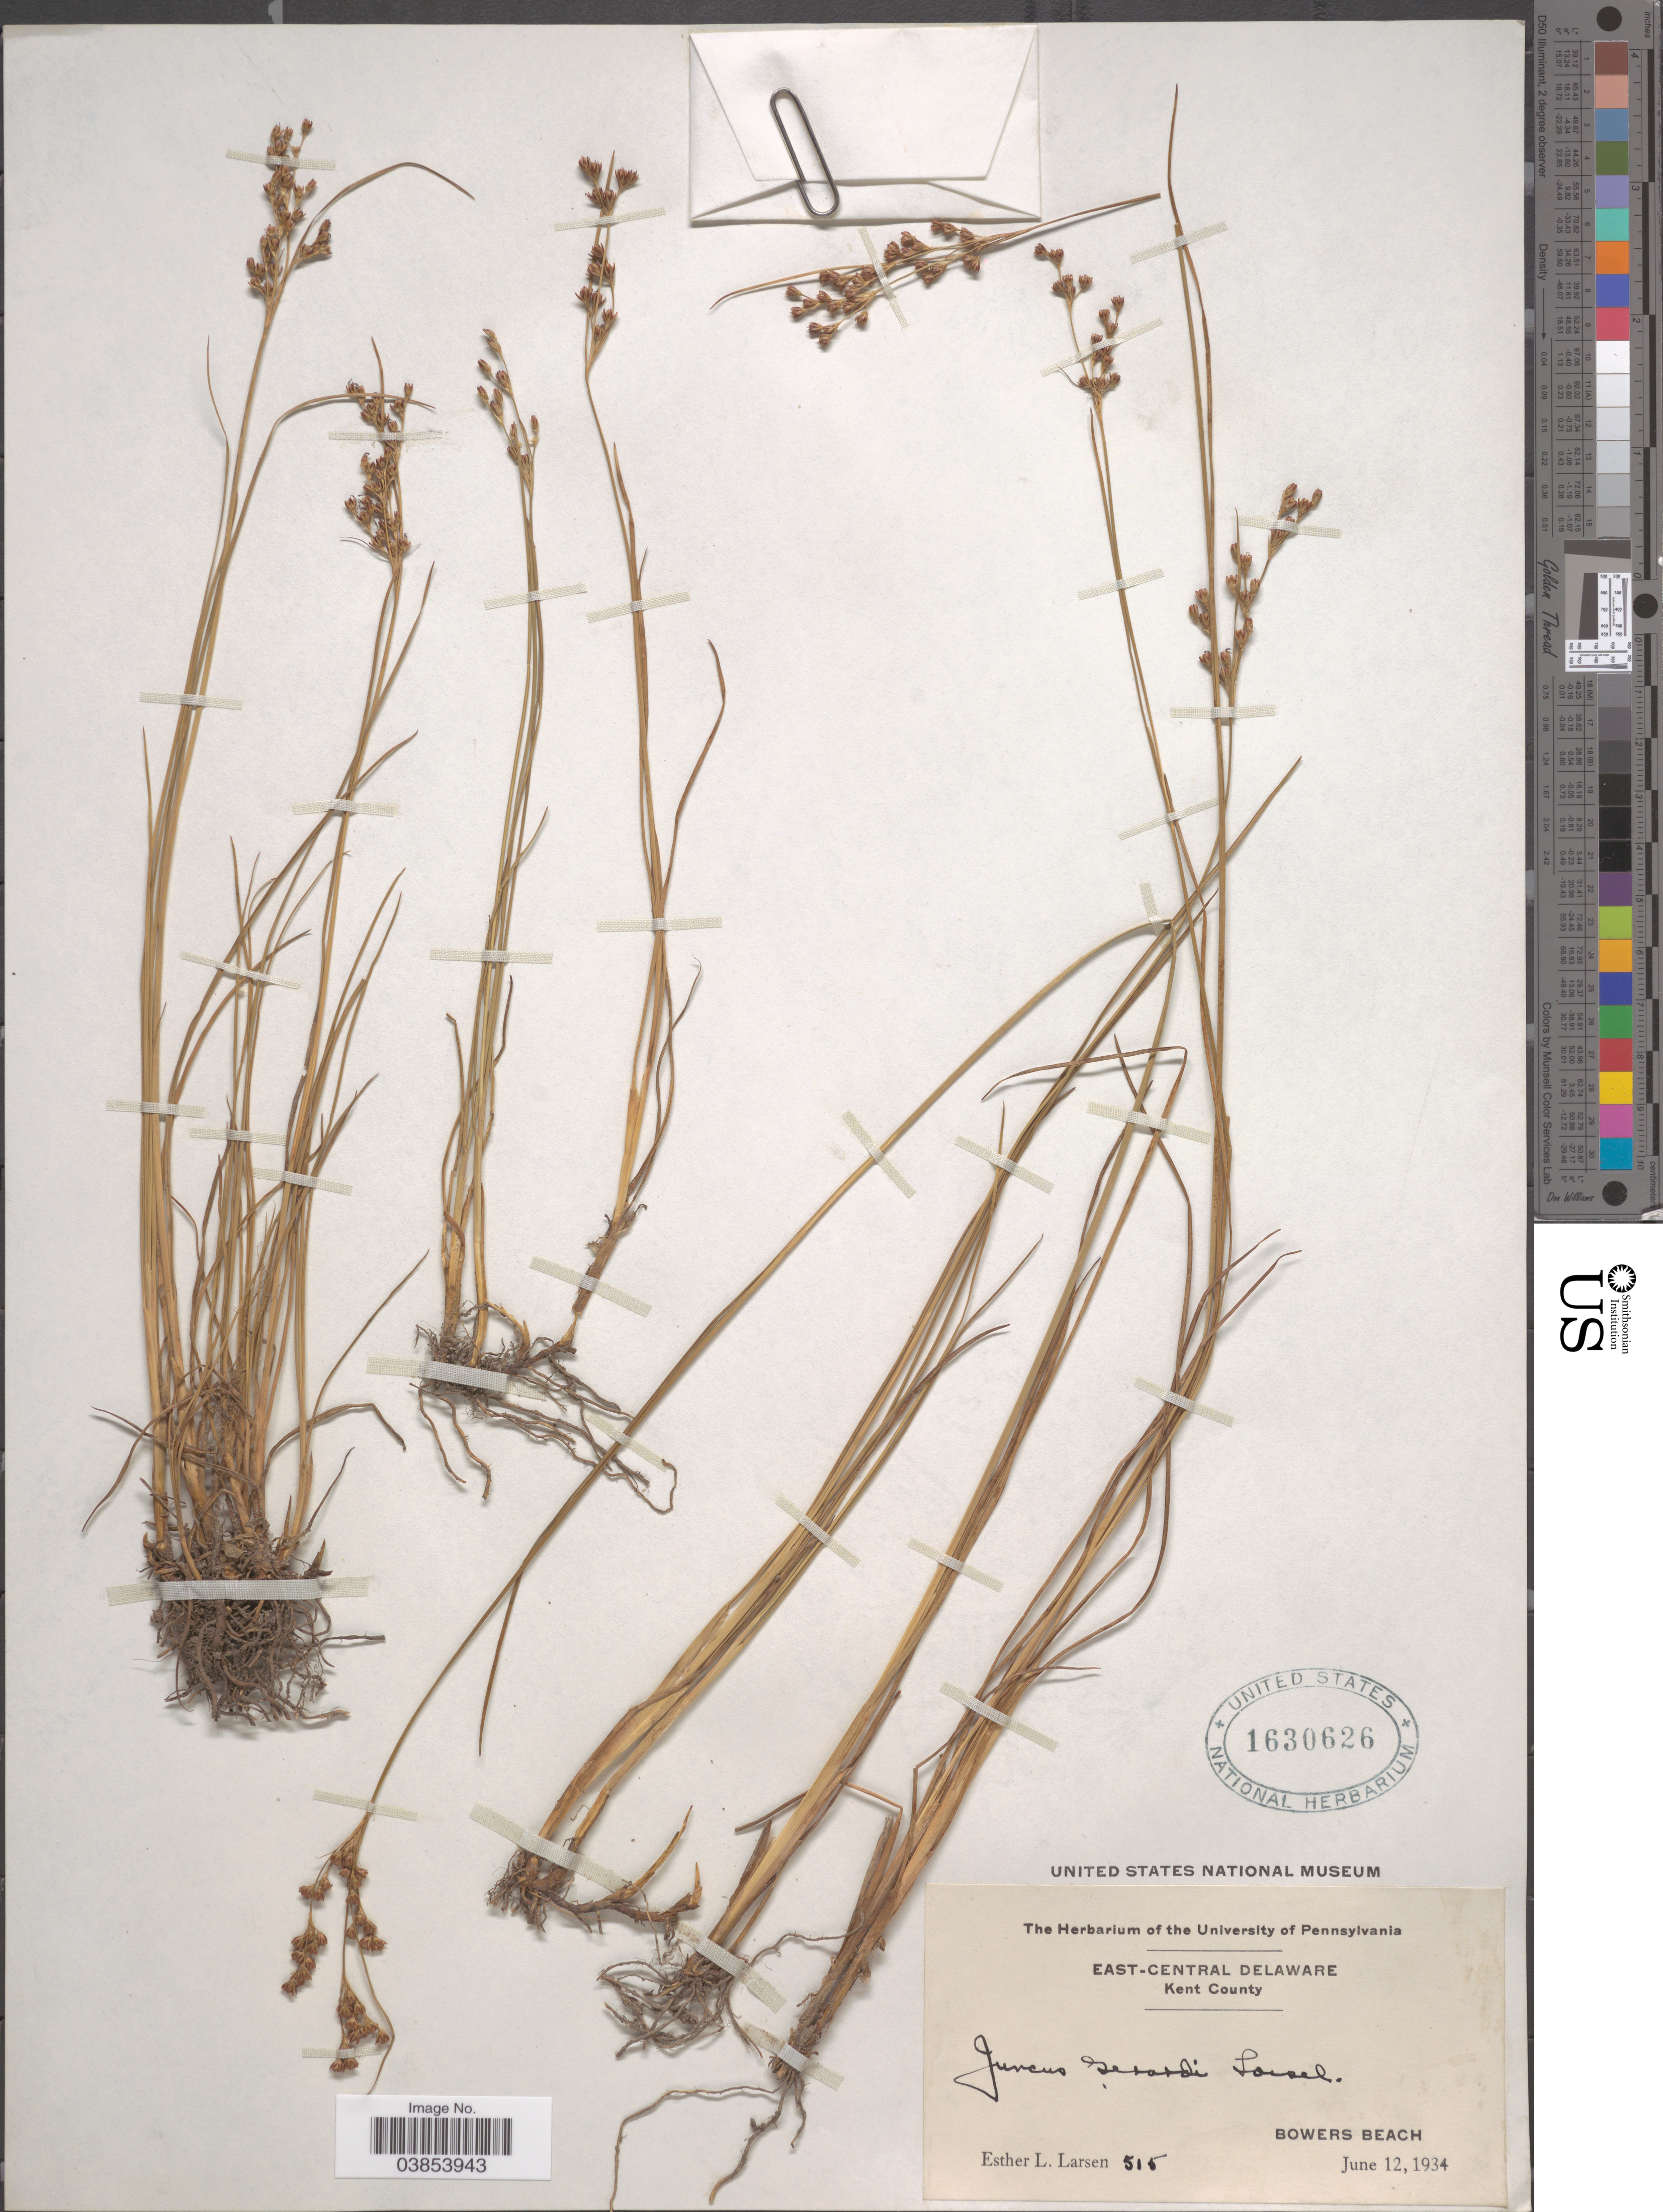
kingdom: Plantae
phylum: Tracheophyta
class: Liliopsida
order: Poales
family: Juncaceae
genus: Juncus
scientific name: Juncus gerardi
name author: Loisel.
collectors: E. Larsen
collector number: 515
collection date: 1934-06-12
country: United States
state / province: Delaware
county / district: Kent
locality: East-Central Delaware. Kent County. Bowers Beach.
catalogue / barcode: US 1630626